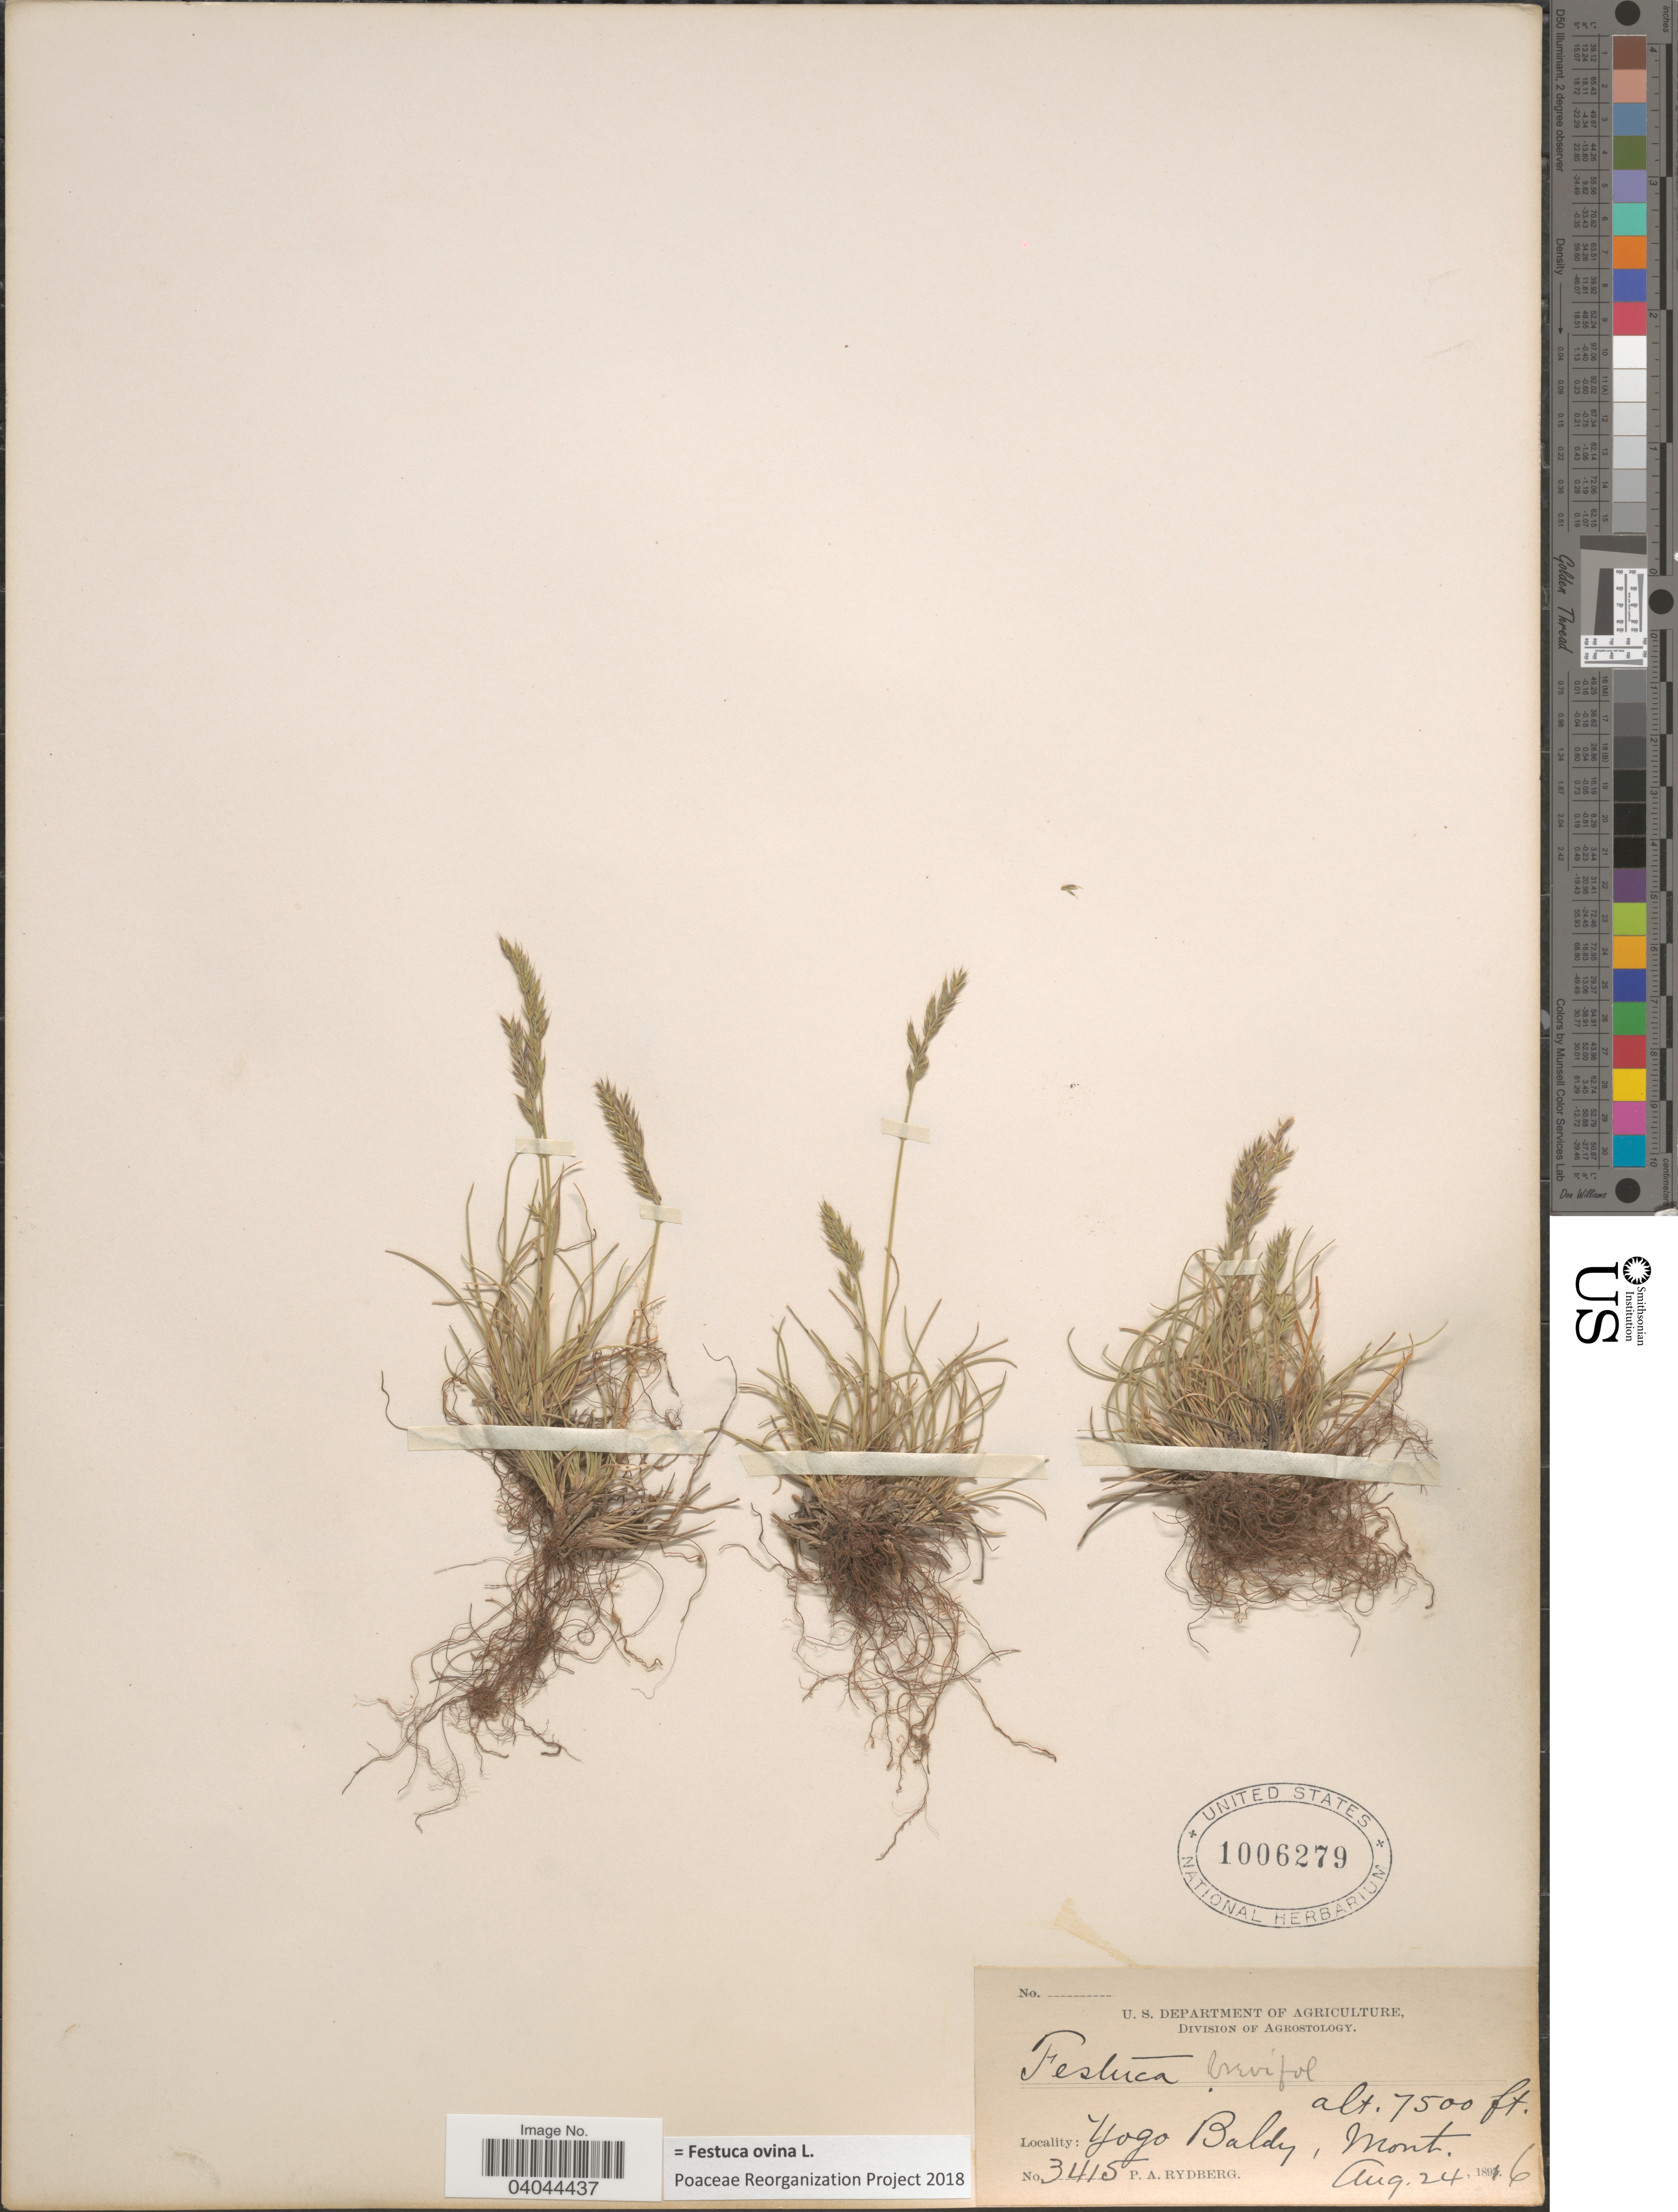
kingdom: Plantae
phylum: Tracheophyta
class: Liliopsida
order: Poales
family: Poaceae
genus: Festuca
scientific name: Festuca ovina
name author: L.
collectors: P. A. Rydberg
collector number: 3415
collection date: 1896-08-24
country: United States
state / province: Montana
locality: Yogo Baldy.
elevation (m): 2286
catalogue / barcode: US 1006279